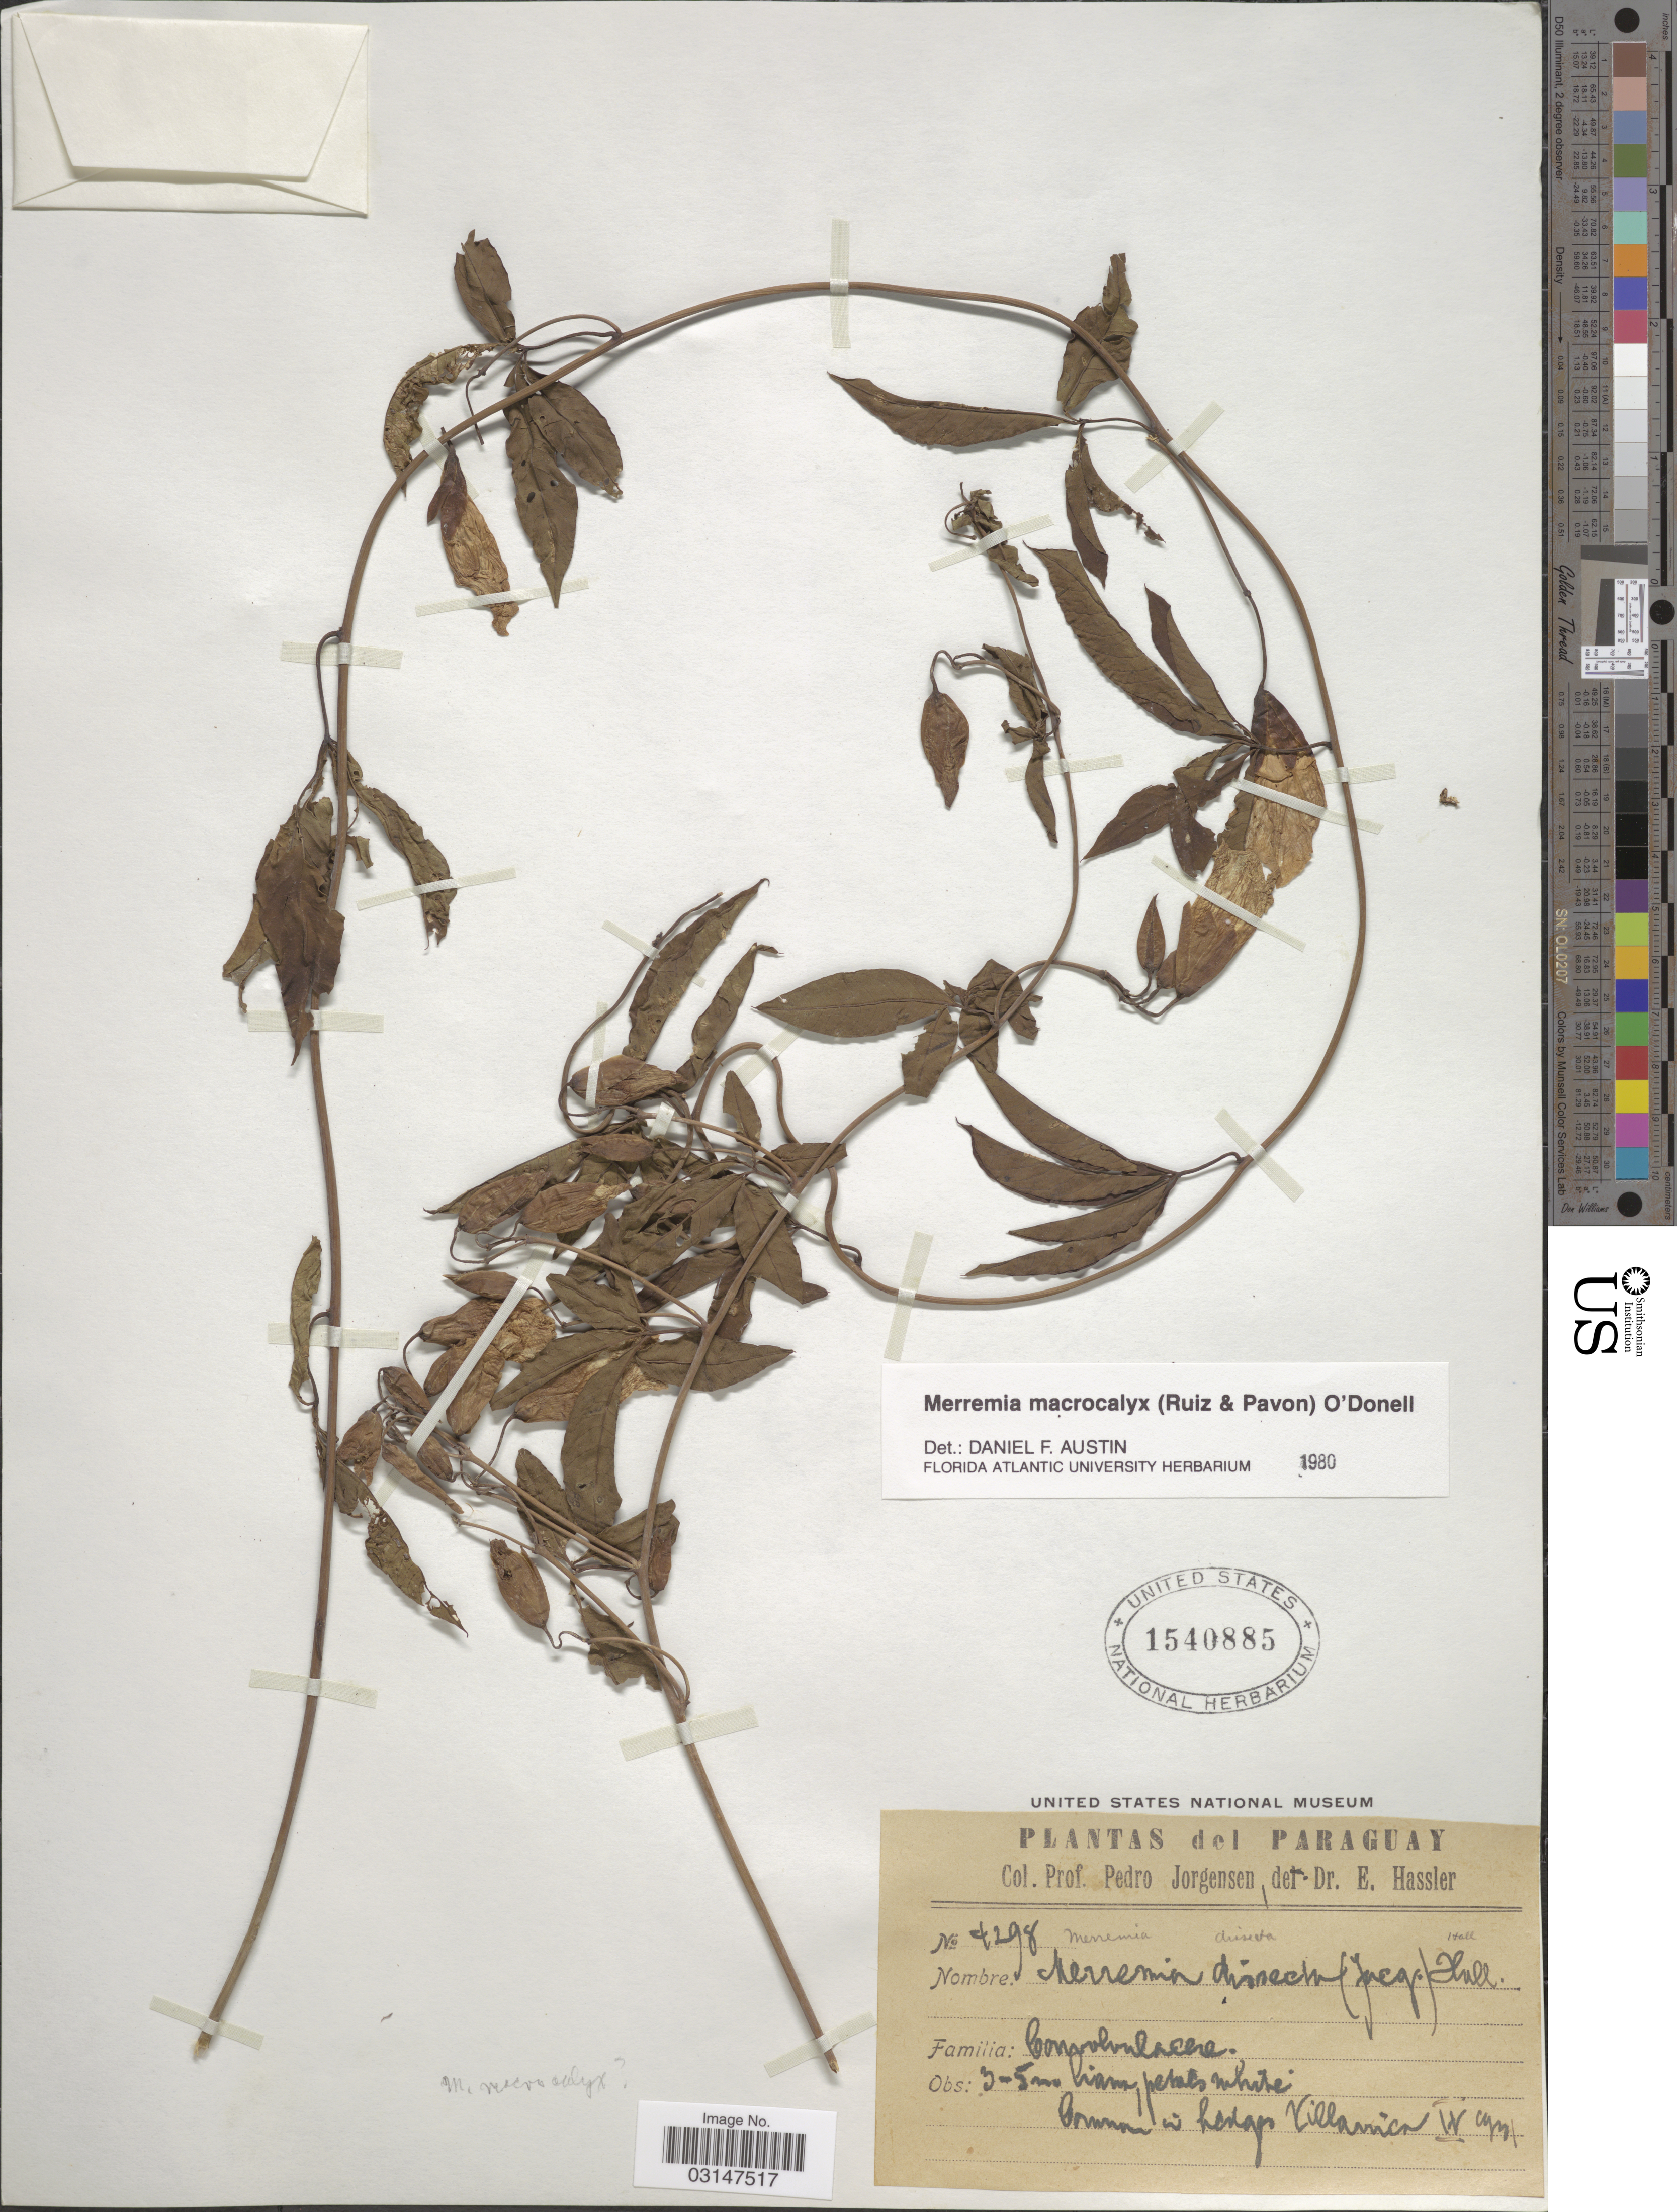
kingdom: Plantae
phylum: Tracheophyta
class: Magnoliopsida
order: Solanales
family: Convolvulaceae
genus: Distimake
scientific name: Distimake macrocalyx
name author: (Ruiz & Pav.) A. R. Simões & Staples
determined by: Strong, Mark T., (BOT), Smithsonian Institution - National Museum of Natural History (UNITED STATES)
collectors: P. Jörgensen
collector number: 4298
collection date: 1931-04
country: Paraguay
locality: Villarrica.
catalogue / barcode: US 1540885